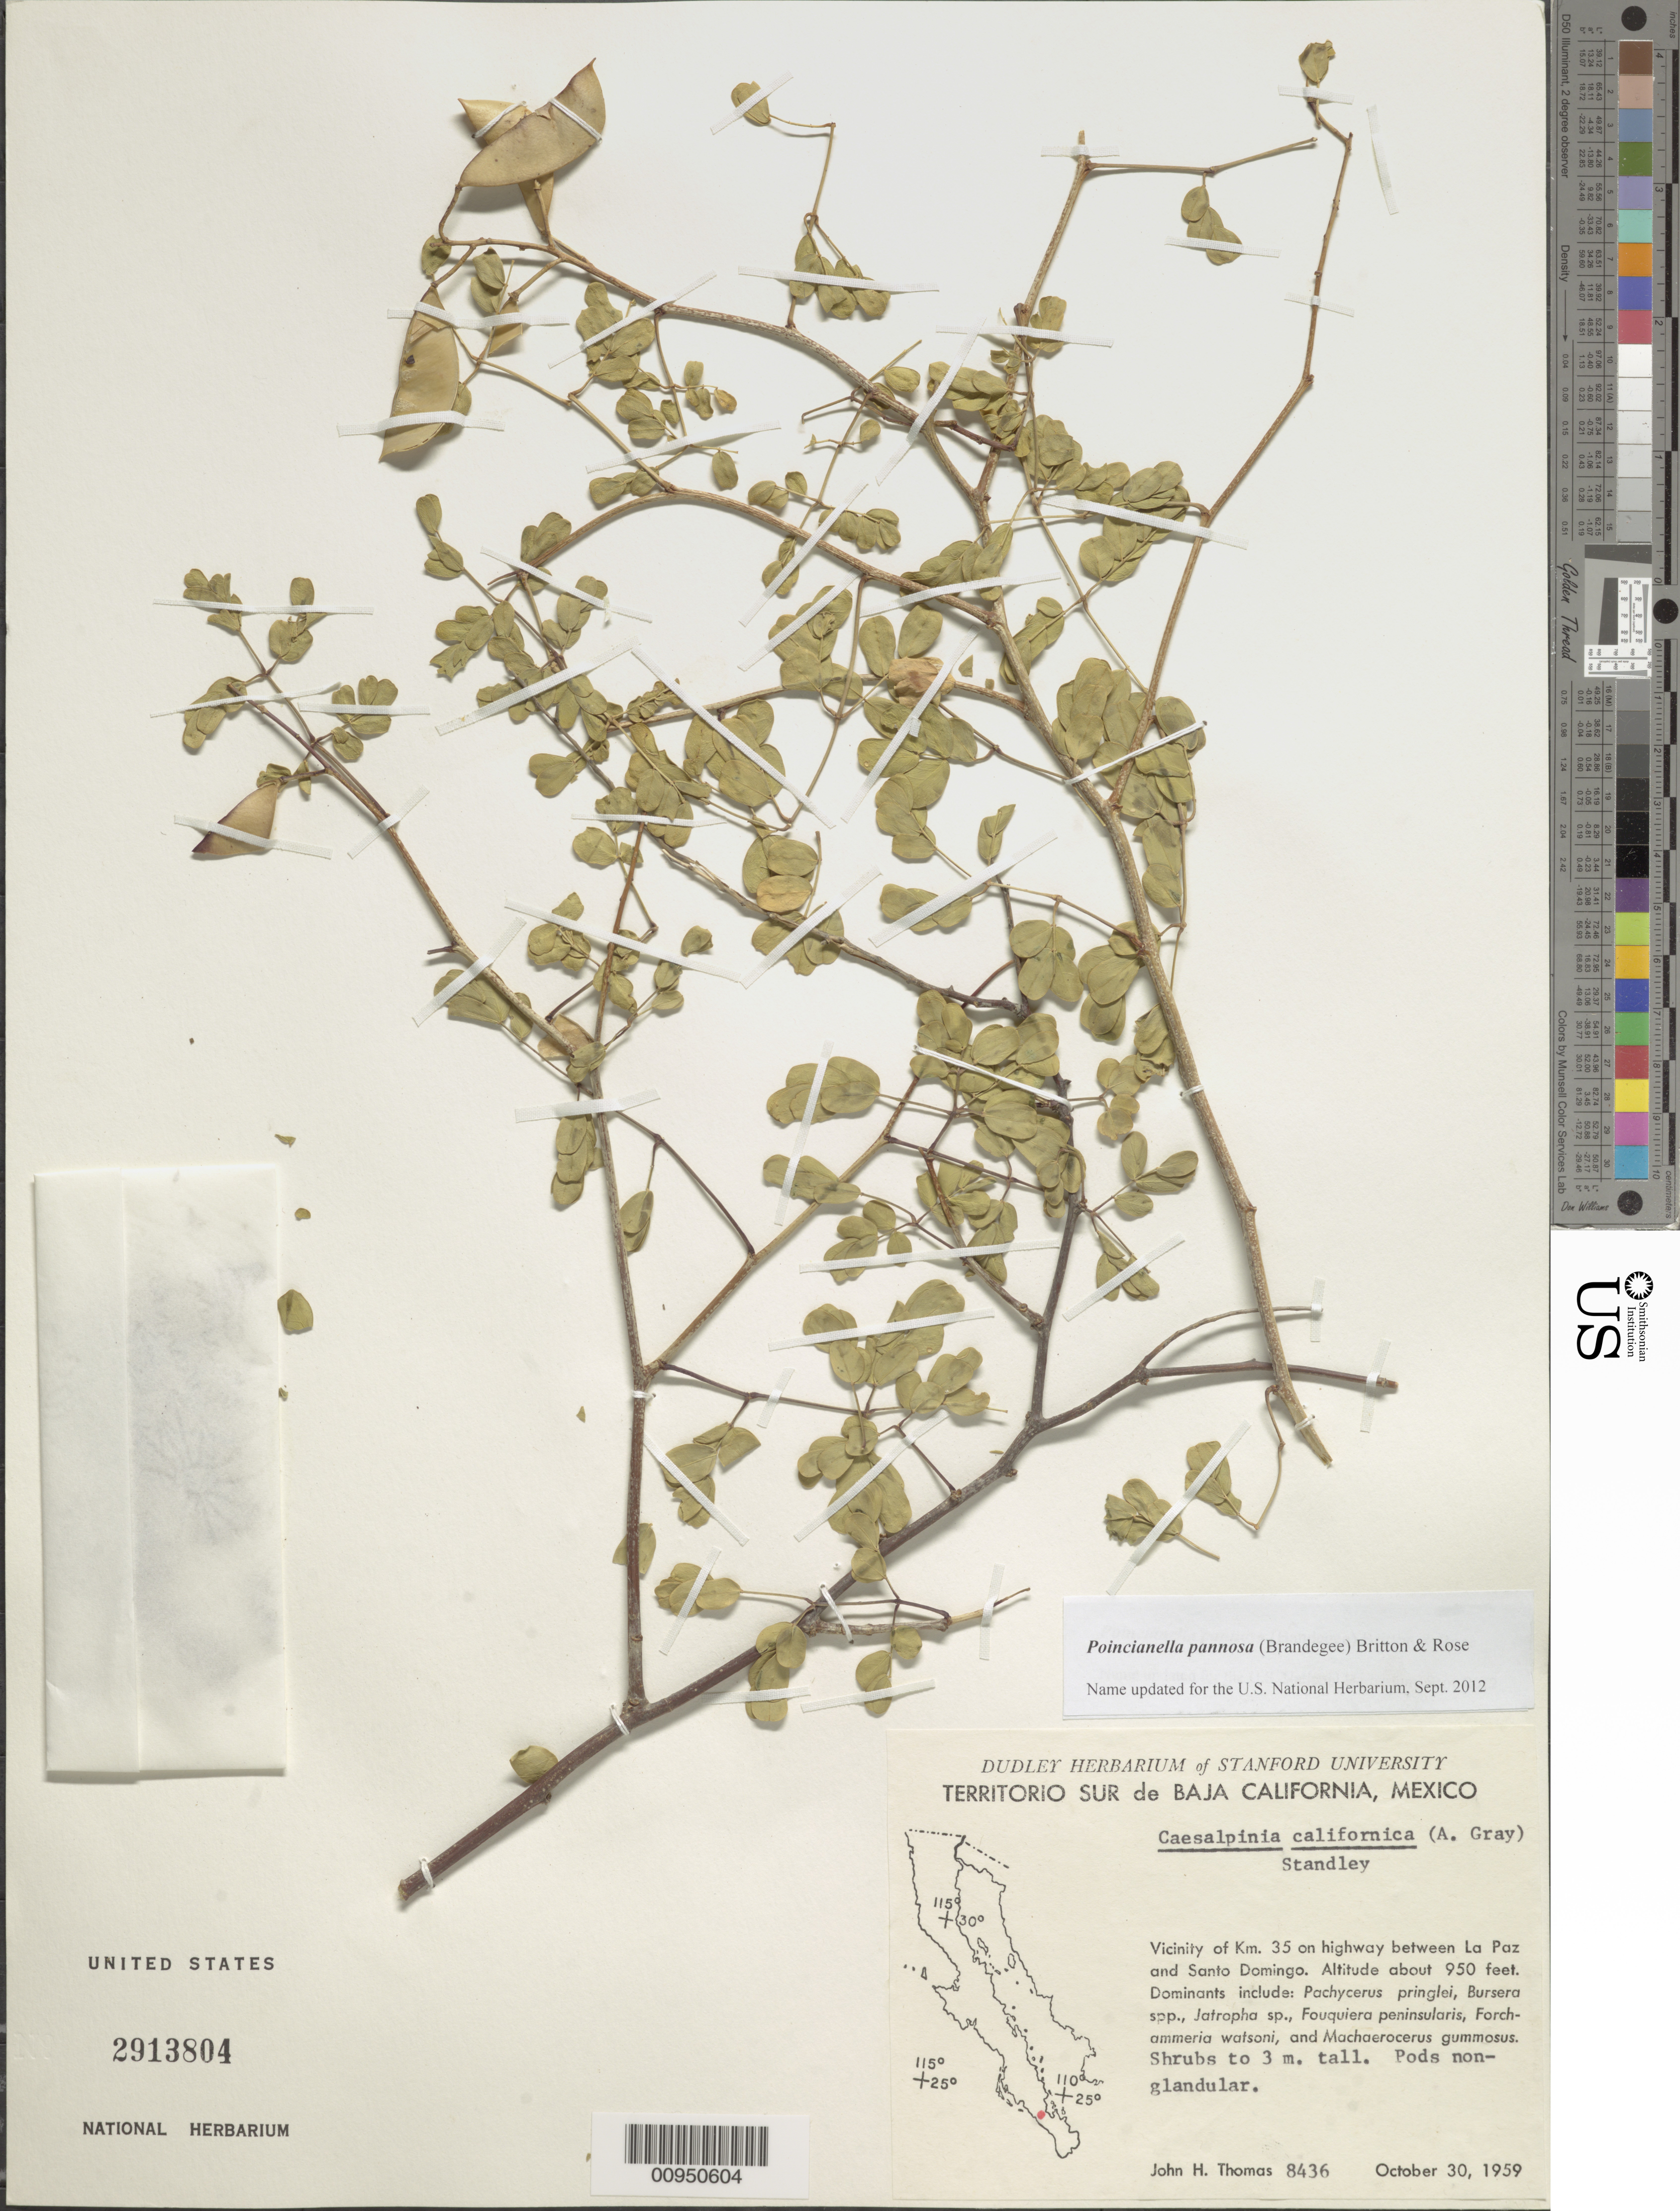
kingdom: Plantae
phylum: Tracheophyta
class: Magnoliopsida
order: Fabales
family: Fabaceae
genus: Erythrostemon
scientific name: Erythrostemon pannosus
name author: (K. Brandegee) Gagnon & G.P. Lewis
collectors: J. T. Howell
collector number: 8436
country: Mexico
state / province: Baja California Sur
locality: Between La Paz and Santo Domingo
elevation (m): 290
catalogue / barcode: US 2913804